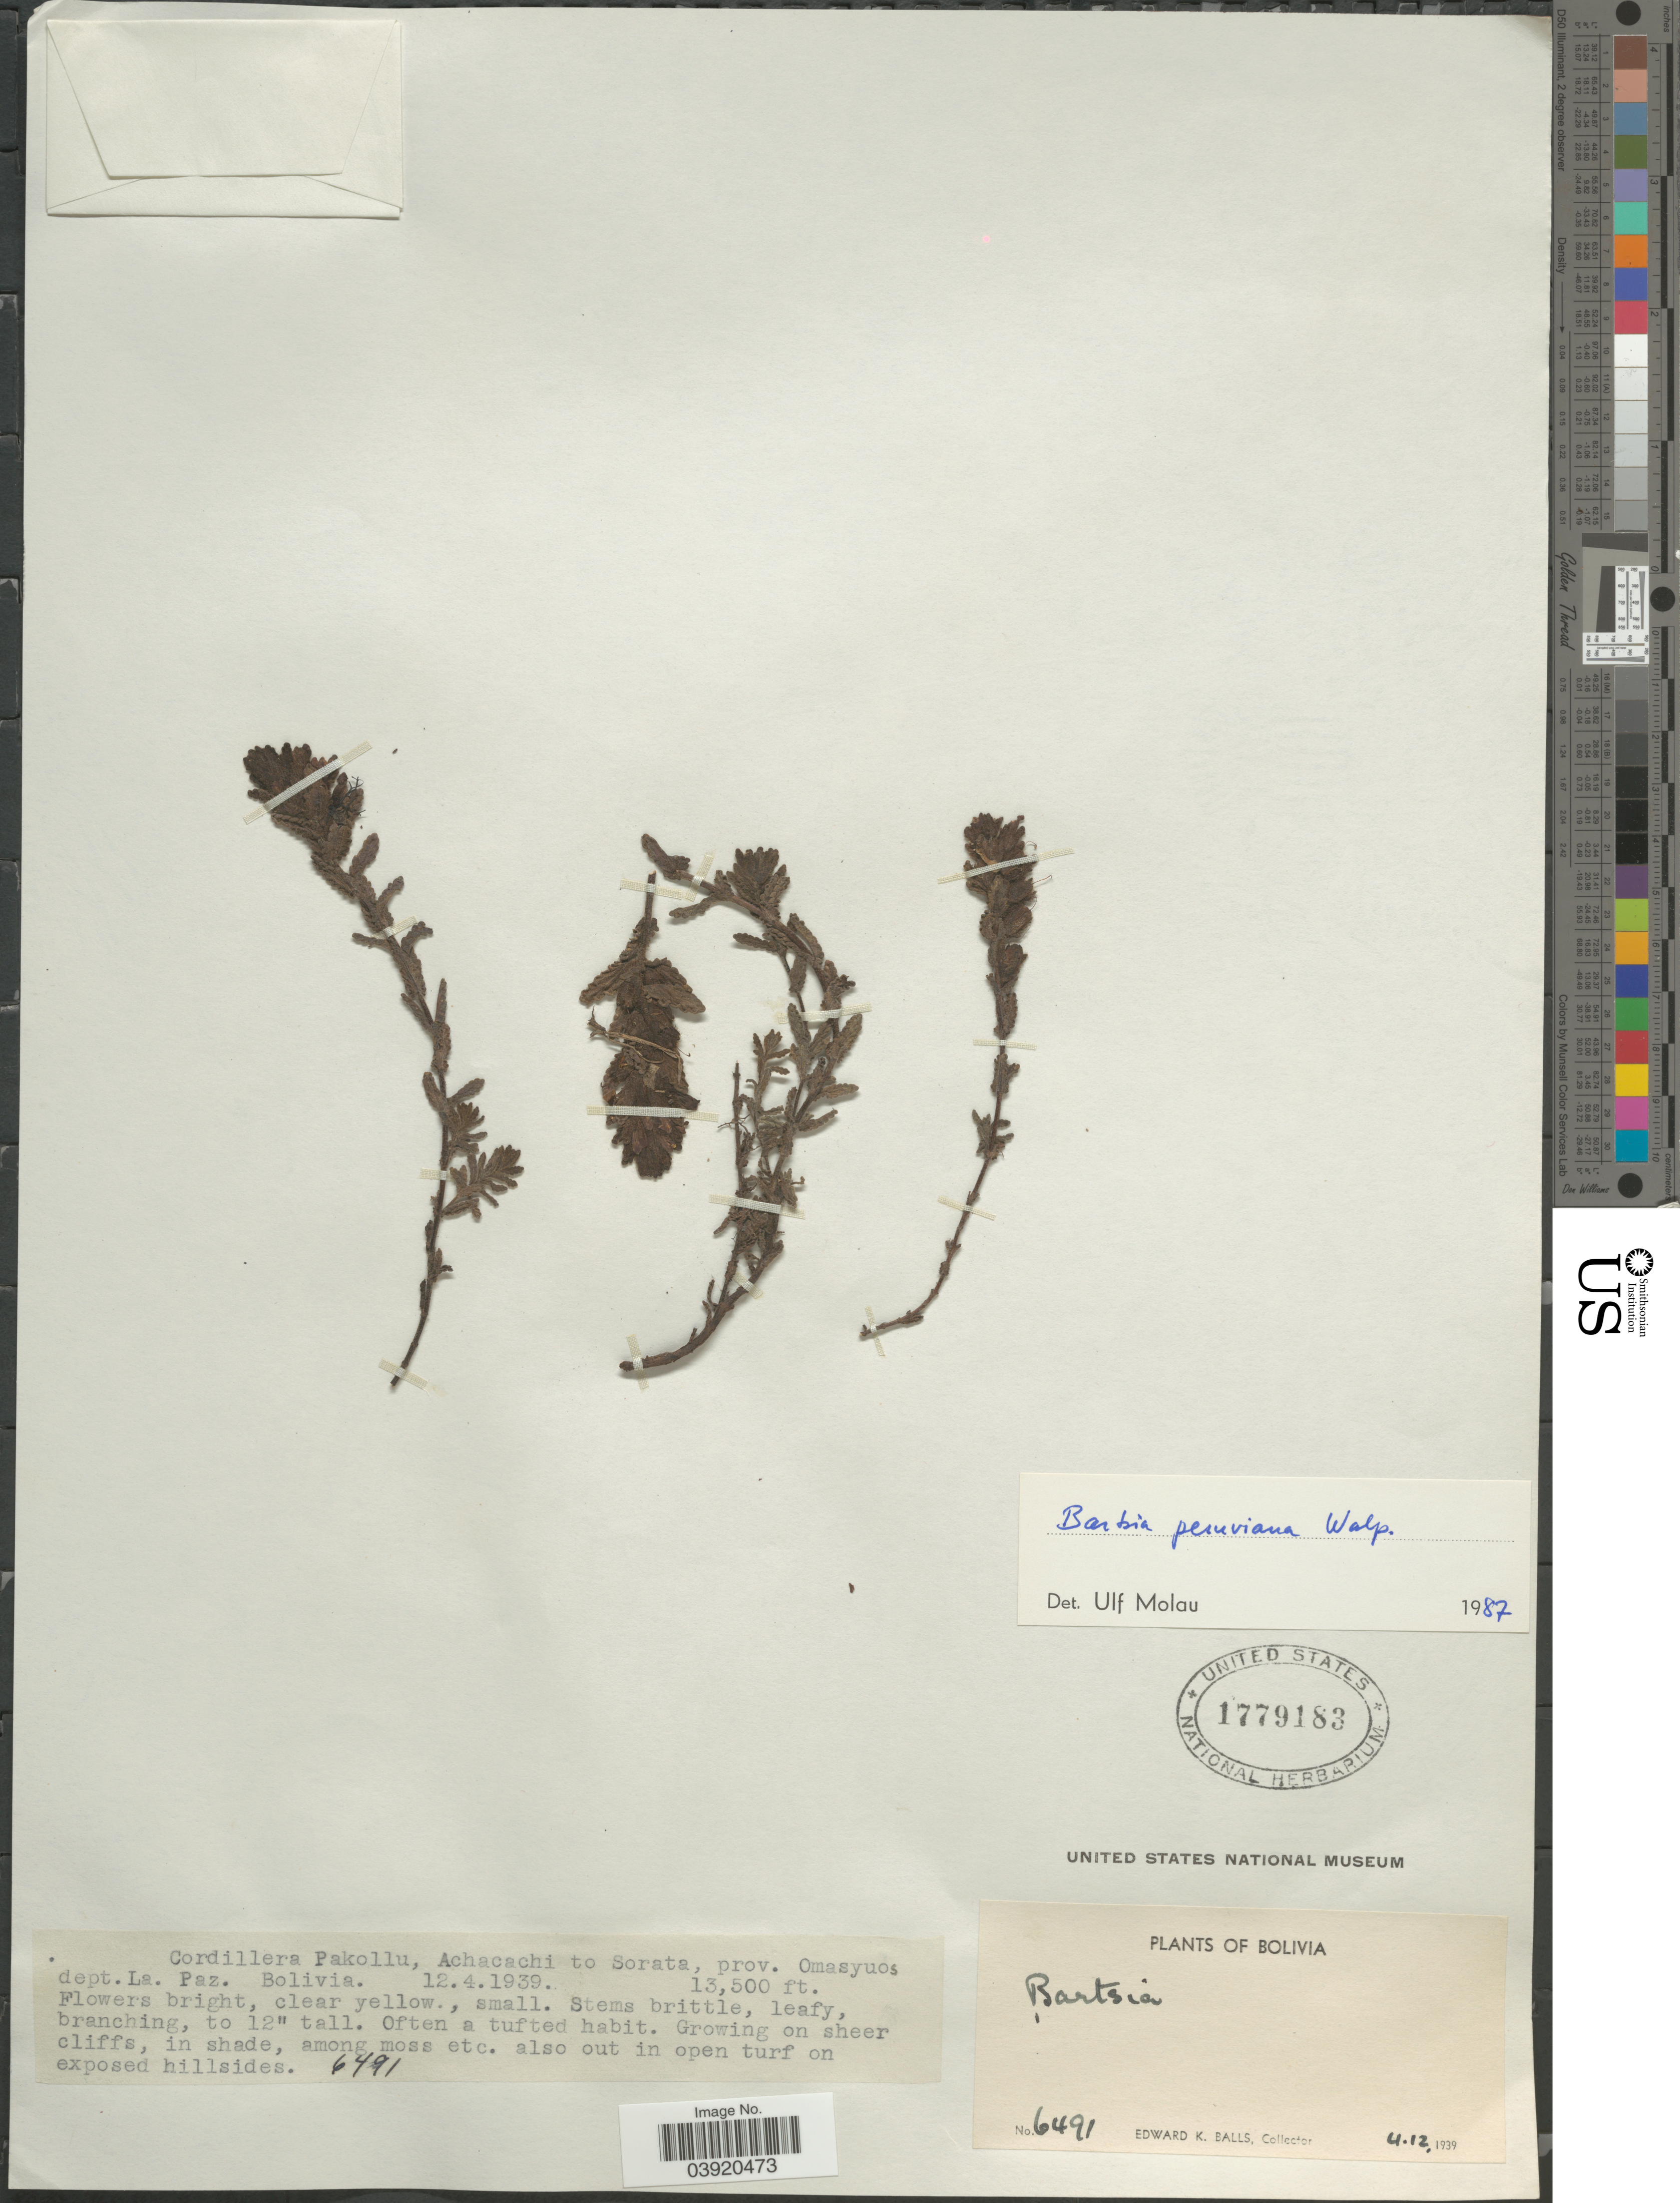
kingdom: Plantae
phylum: Tracheophyta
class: Magnoliopsida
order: Lamiales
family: Orobanchaceae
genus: Bartsia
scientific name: Bartsia peruviana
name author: Walp.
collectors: E. K. Balls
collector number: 6491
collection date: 1939-04-12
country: Bolivia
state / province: La Paz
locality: Cordillera Pakollu, Achacachi to Sorata, prov. Omasyuos dept. La. Paz.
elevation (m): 4115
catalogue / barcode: US 1779183